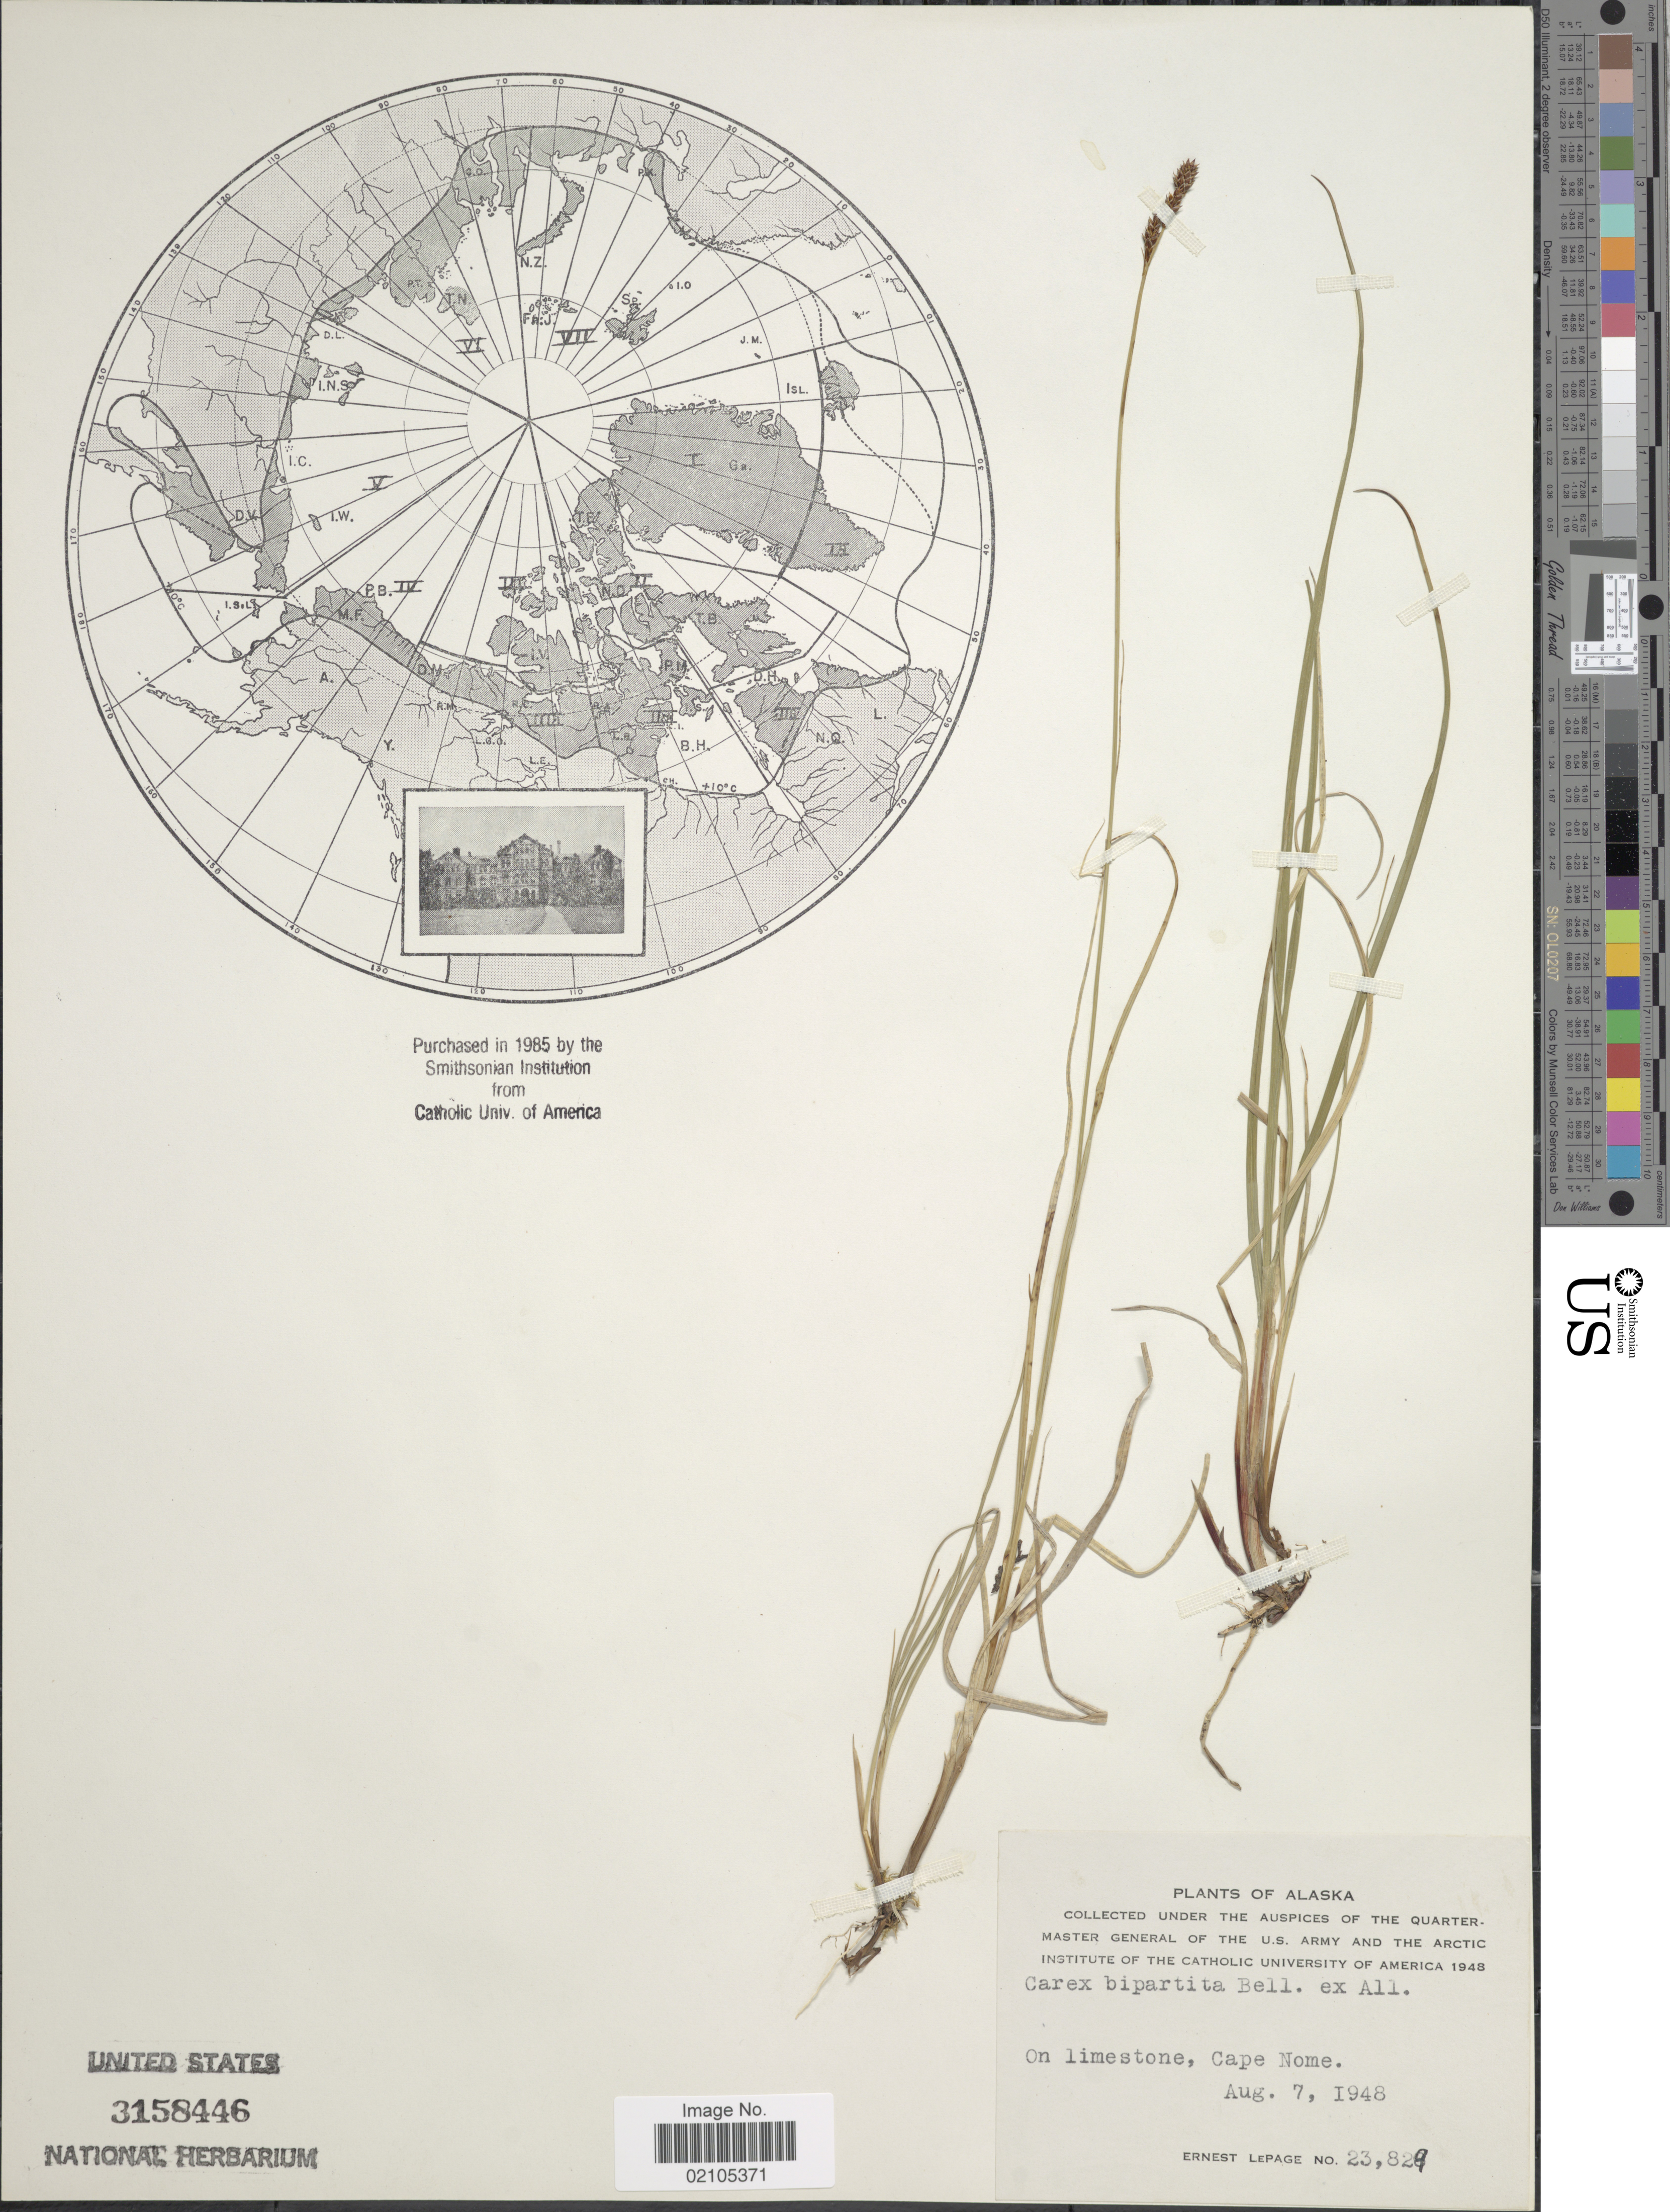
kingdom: Plantae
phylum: Tracheophyta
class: Liliopsida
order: Poales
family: Cyperaceae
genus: Carex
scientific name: Carex lachenalii subsp. lachenalii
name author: Schkuhr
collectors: E. Lepage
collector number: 23829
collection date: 1948-08-07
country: United States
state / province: Alaska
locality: On limestone, Cape Nome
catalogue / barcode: US 3158446